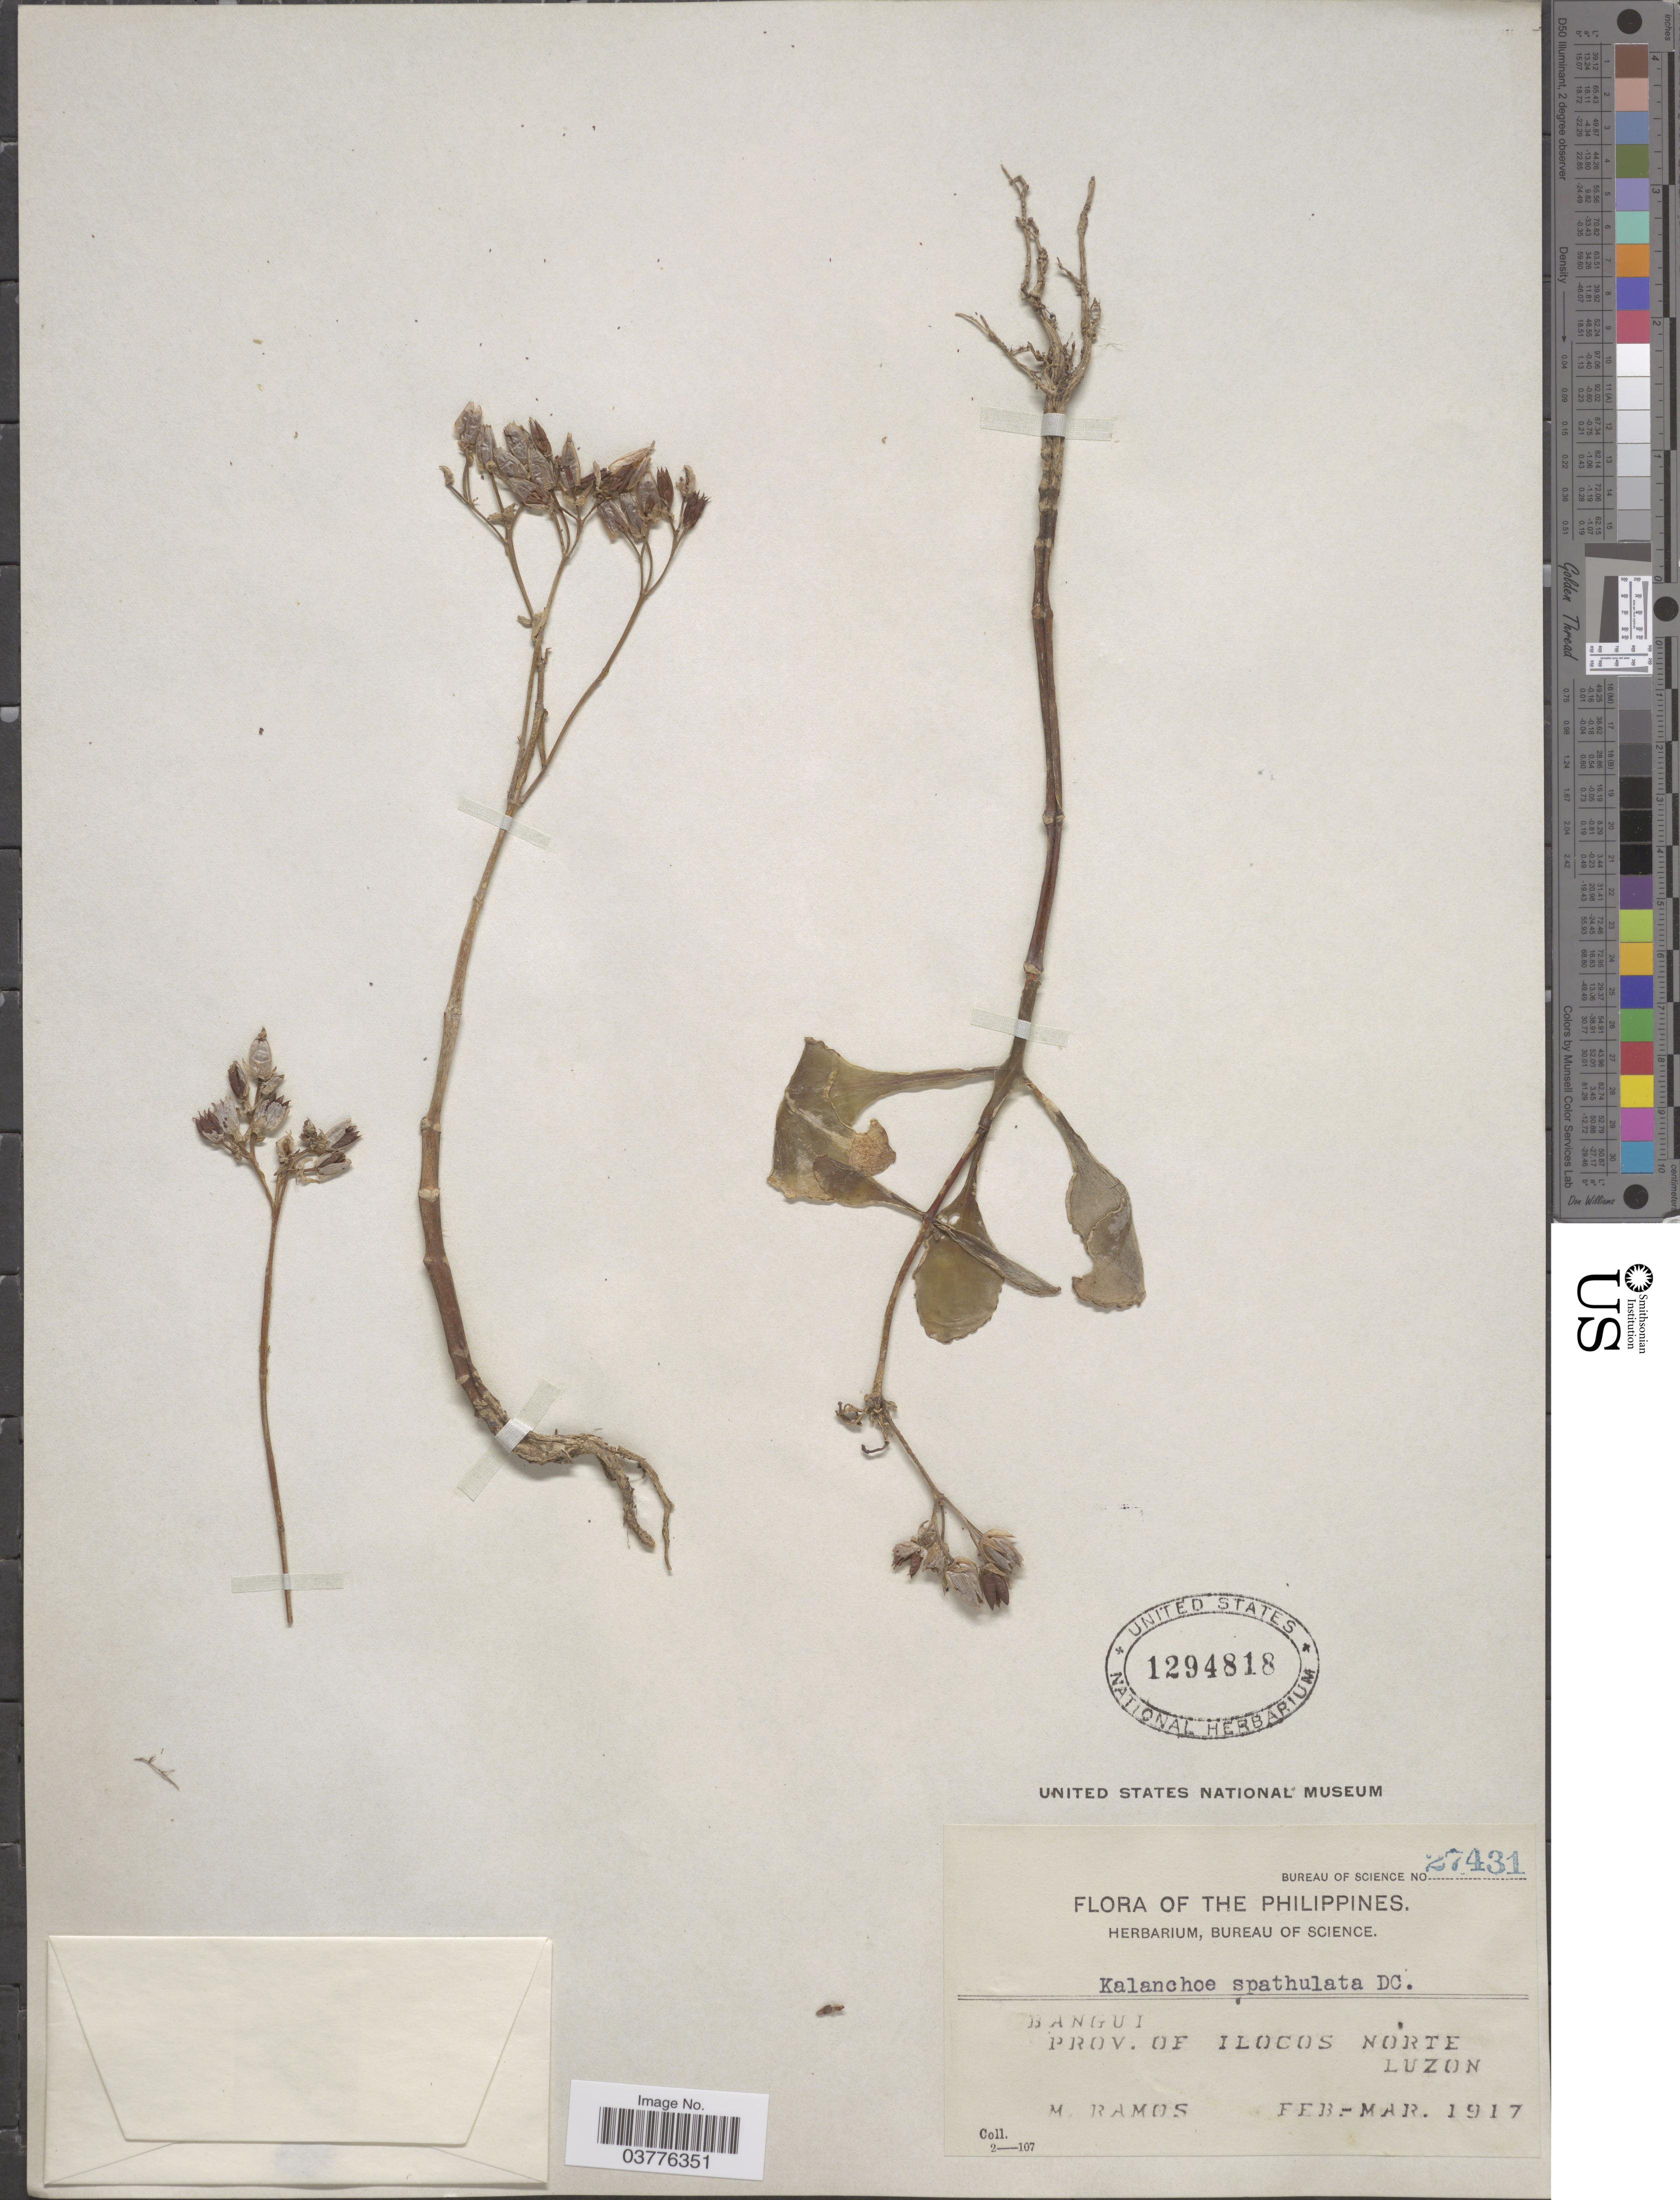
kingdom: Plantae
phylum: Tracheophyta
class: Magnoliopsida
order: Saxifragales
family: Crassulaceae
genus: Kalanchoe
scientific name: Kalanchoe spathulata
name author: DC.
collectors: M. Balderamos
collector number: Bureau of Science 27431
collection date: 1917-02/1917-03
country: Philippines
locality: The Philippines. Bangui. Prov. of Ilocos Norte Luzon.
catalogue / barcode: US 1294818